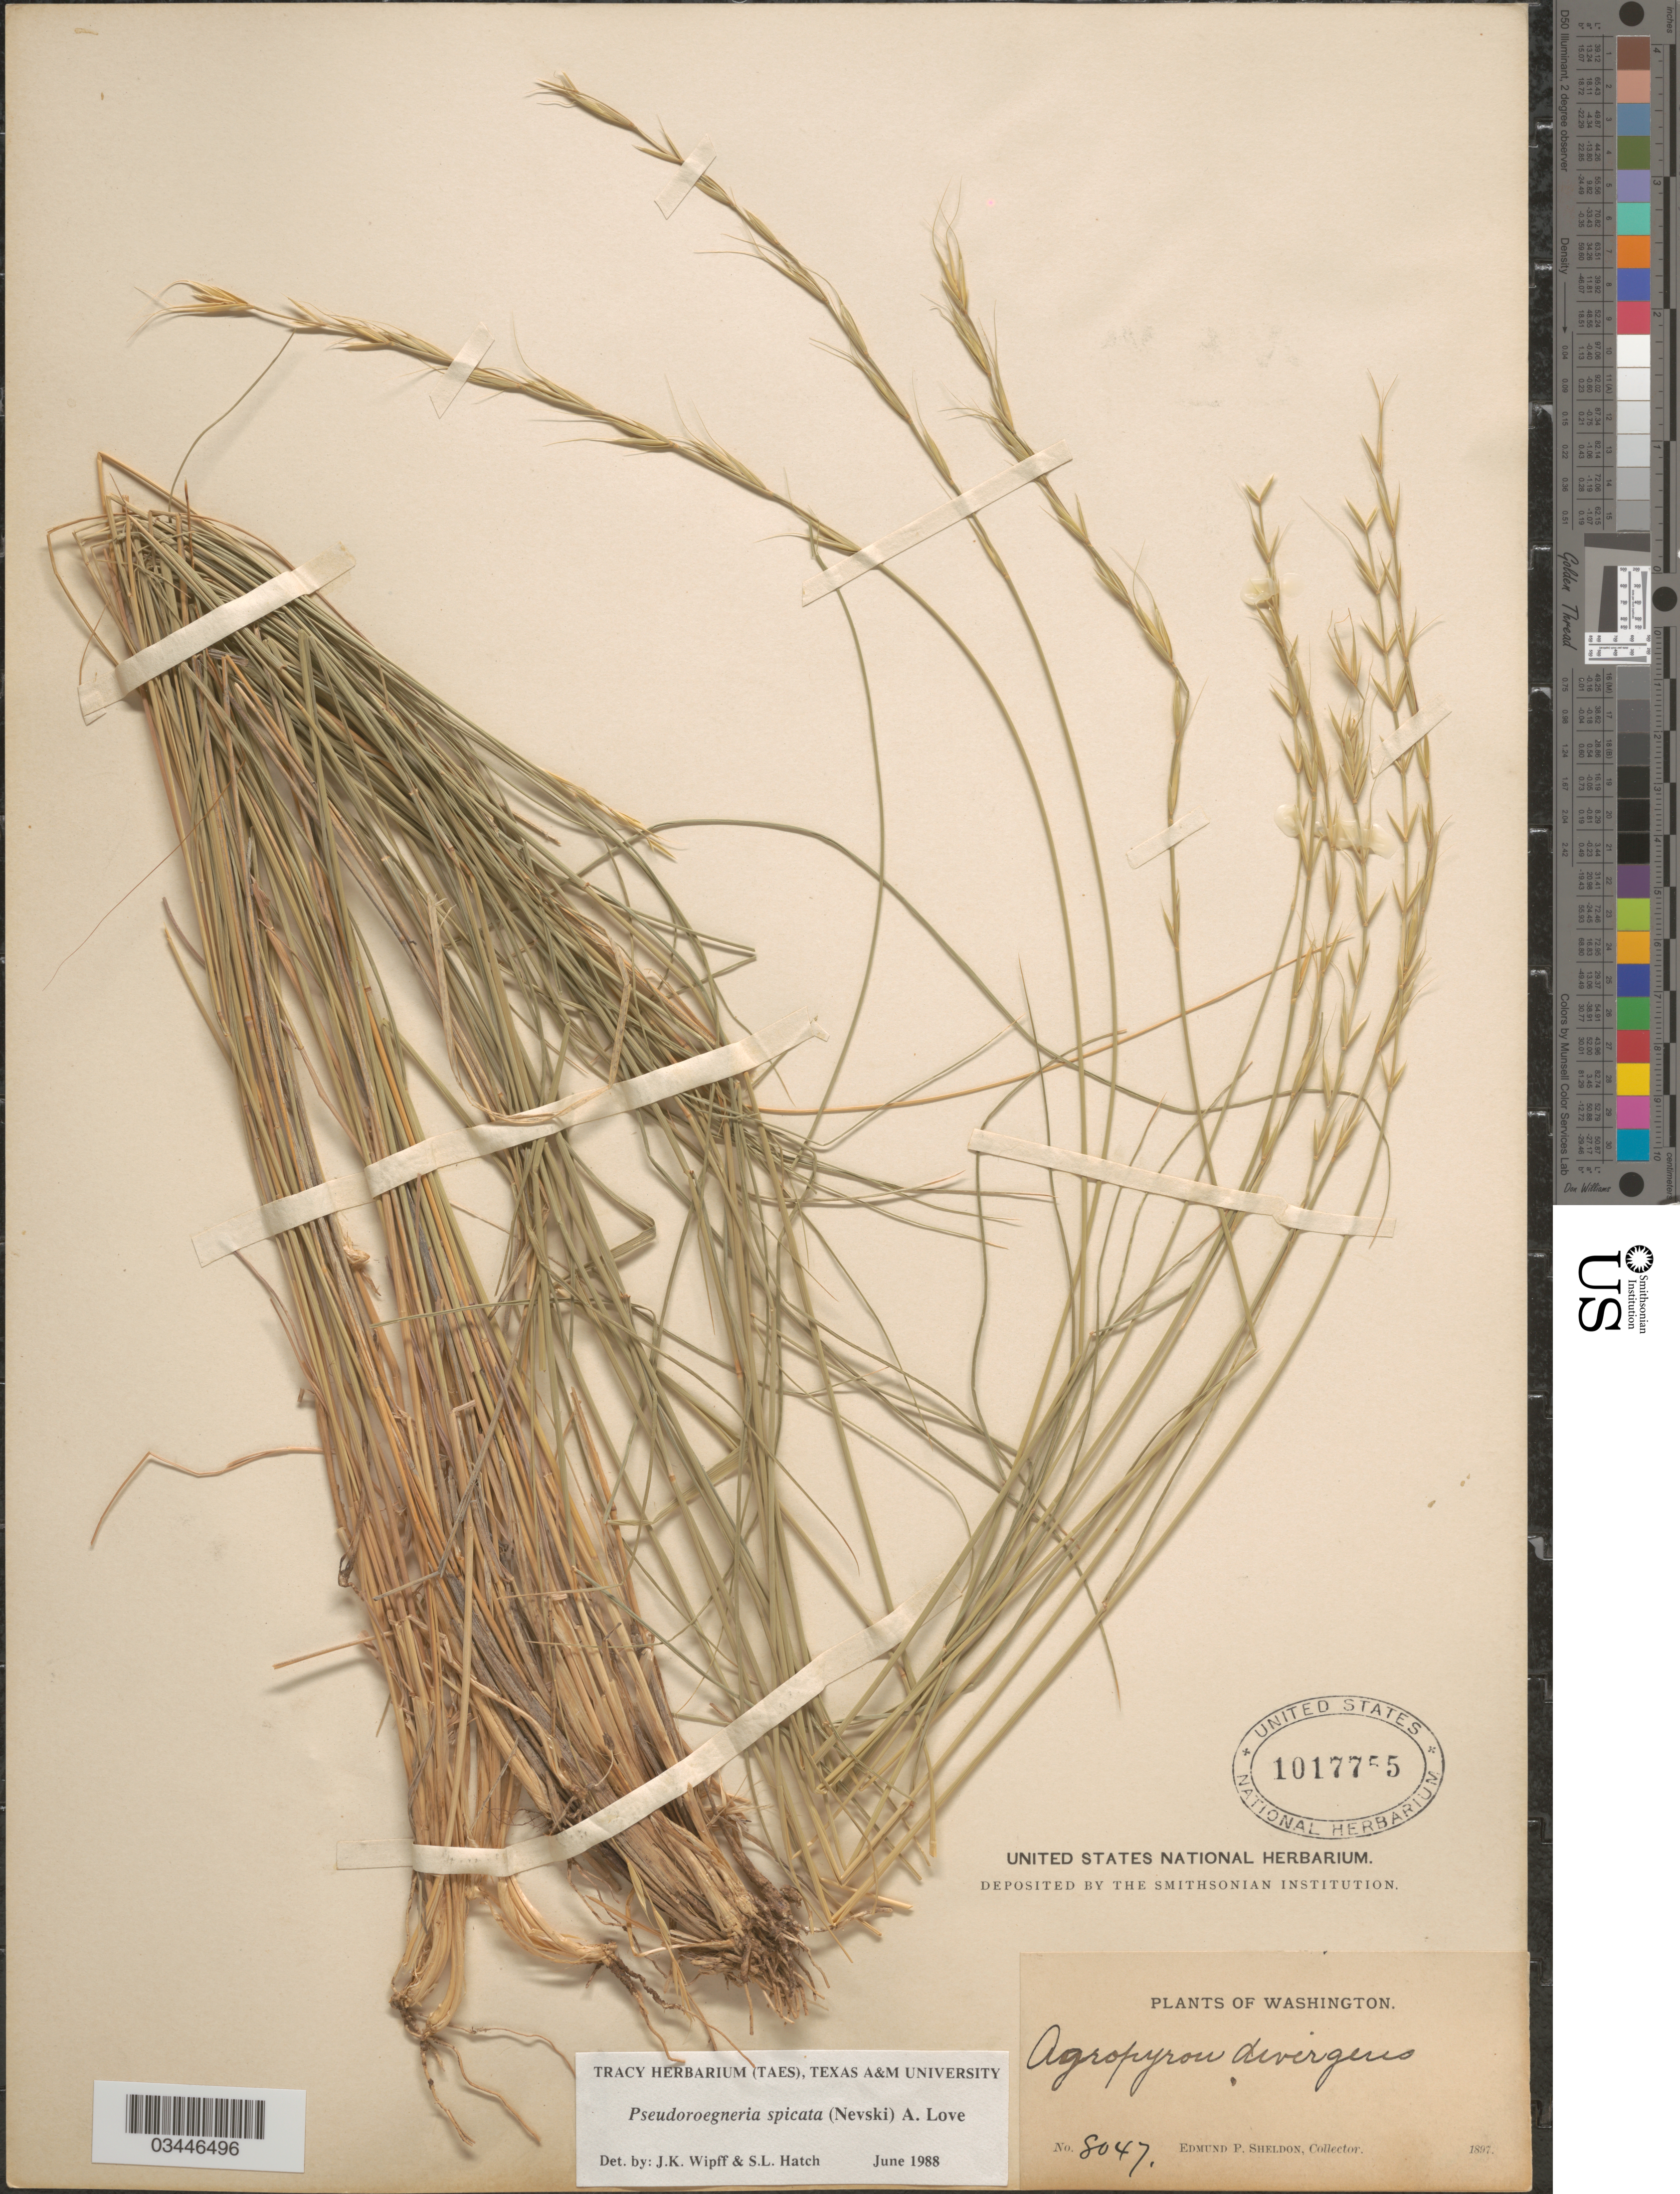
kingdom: Plantae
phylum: Tracheophyta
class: Liliopsida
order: Poales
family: Poaceae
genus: Pseudoroegneria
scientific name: Pseudoroegneria spicata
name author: (Pursh) Á. Löve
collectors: E. P. Sheldon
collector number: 8047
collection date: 1897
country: United States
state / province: Washington